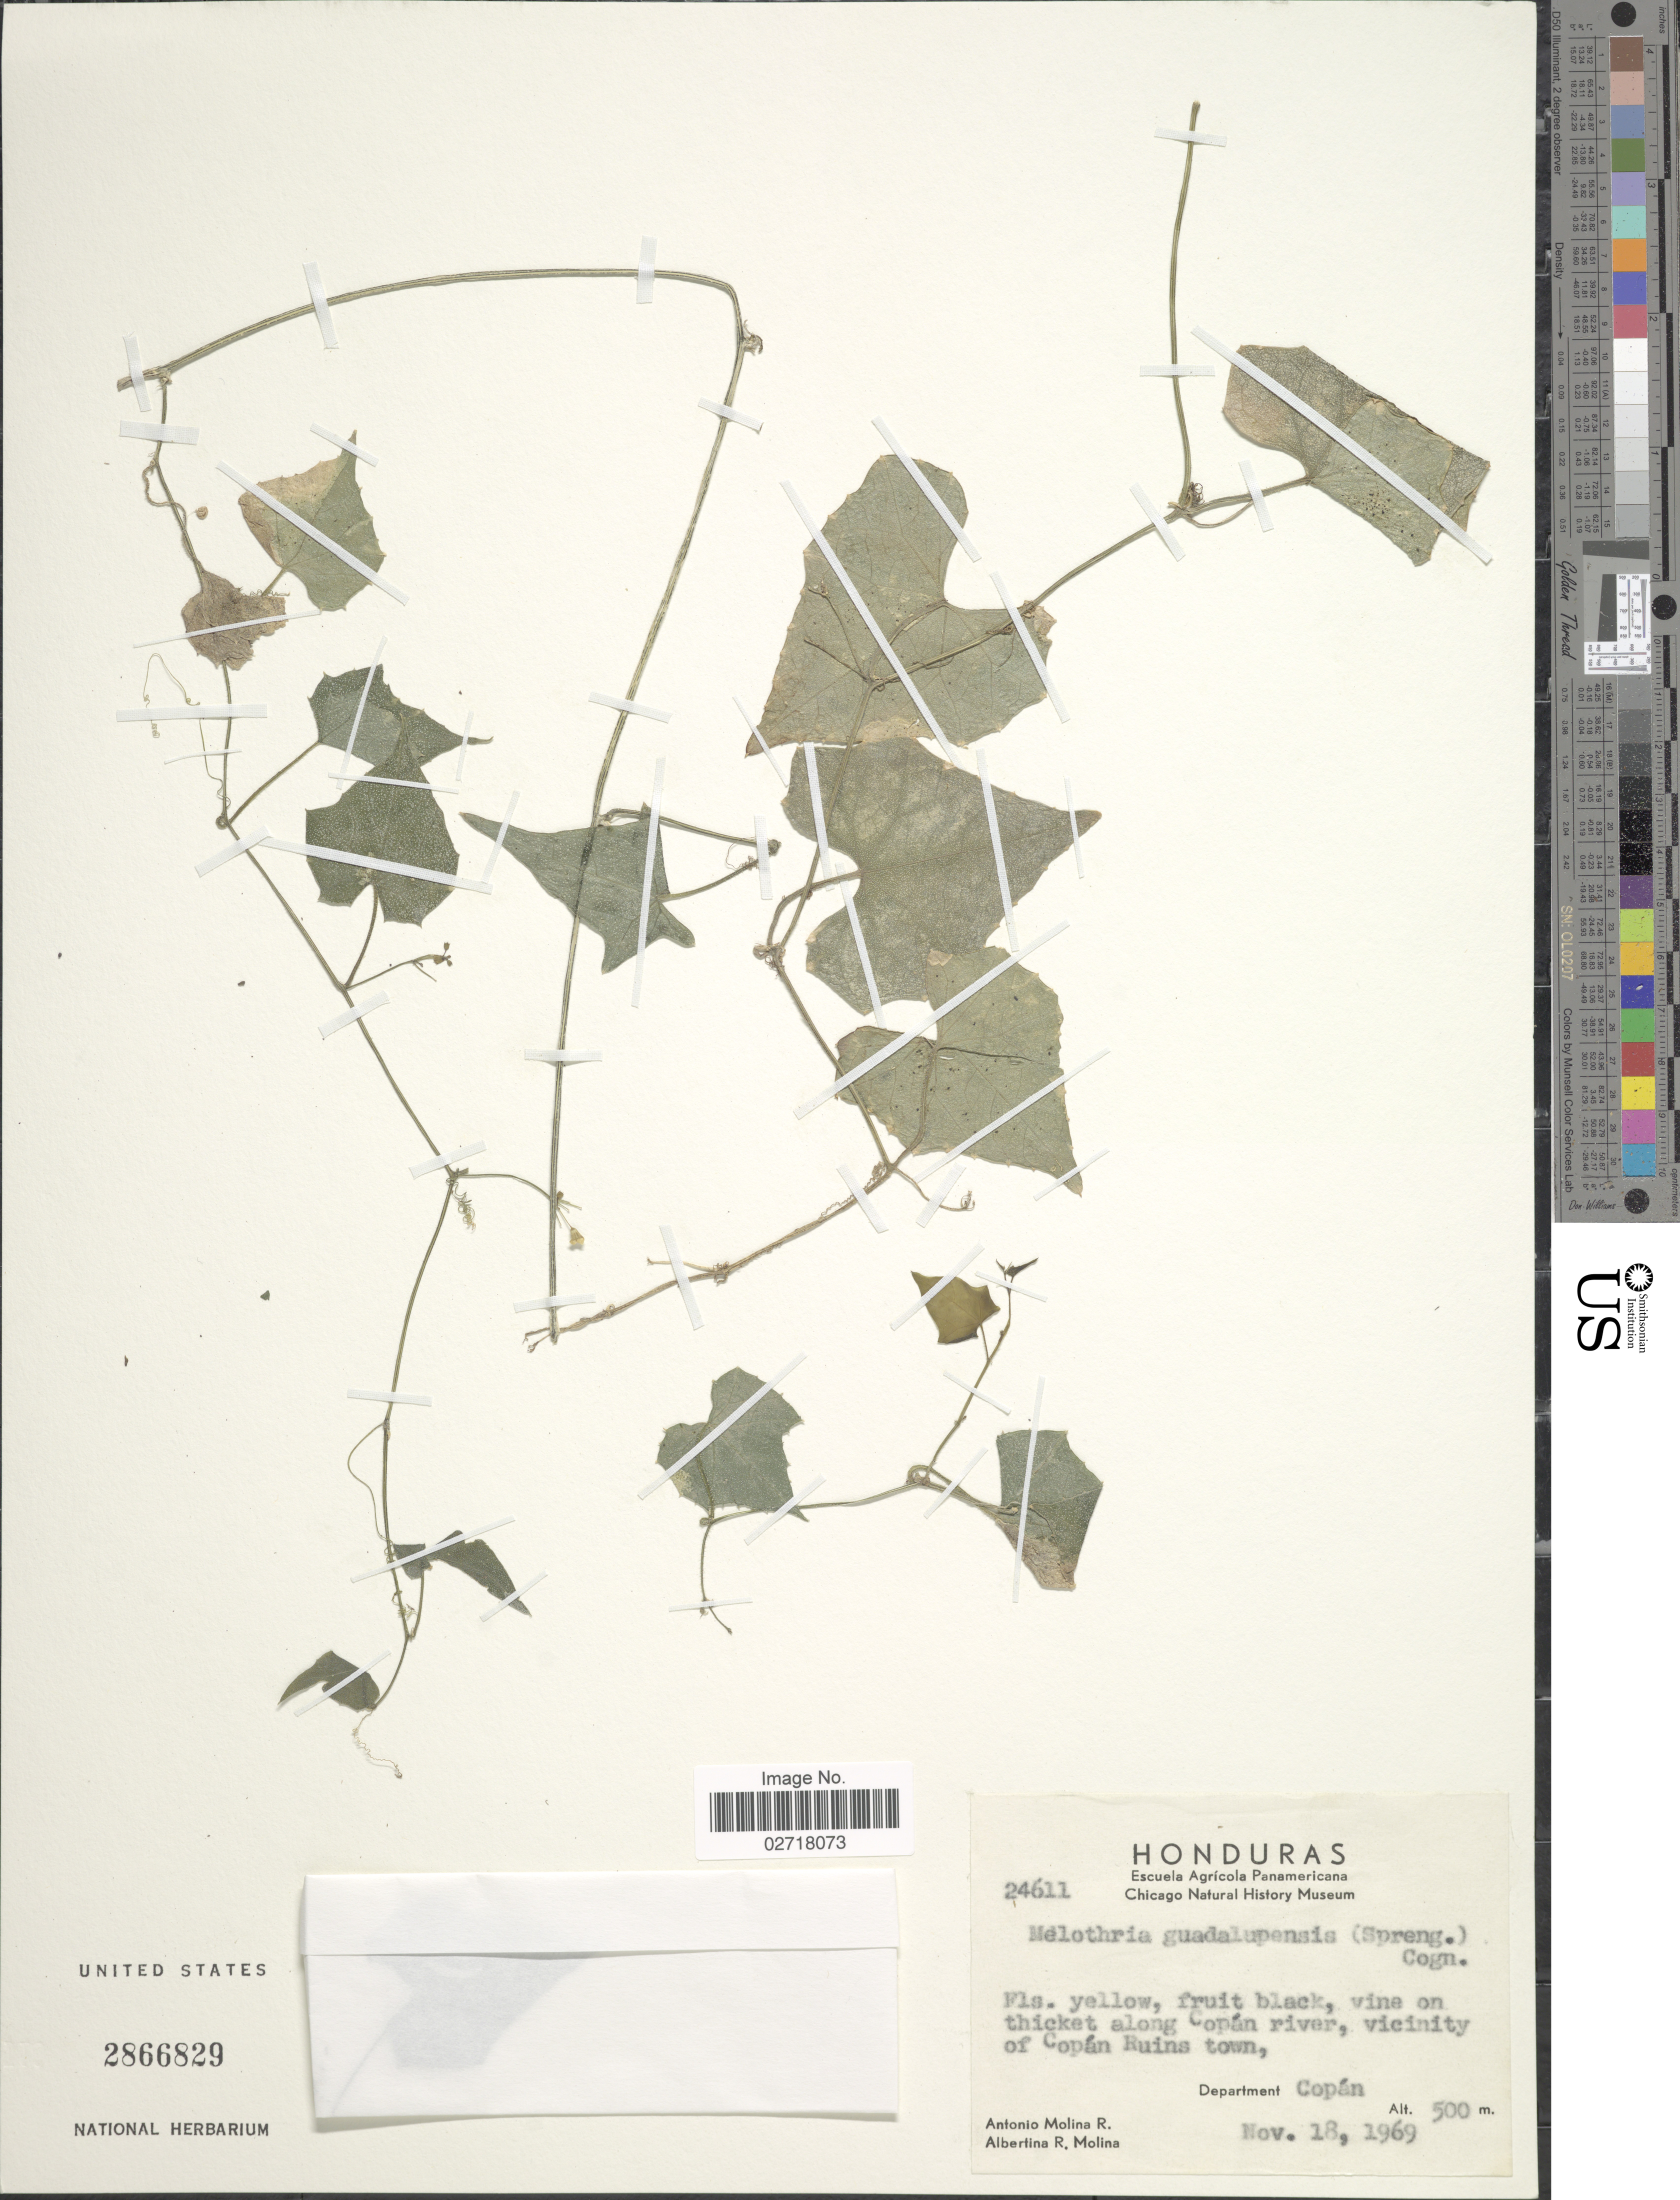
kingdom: Plantae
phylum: Tracheophyta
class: Magnoliopsida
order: Cucurbitales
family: Cucurbitaceae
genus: Melothria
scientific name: Melothria pendula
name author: L.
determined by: U.S. National Herbarium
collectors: A. Molina R. & A. R. Molina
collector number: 24611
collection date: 1969-11-18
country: Honduras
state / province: Copán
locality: Along Copan river, vicinity of Copan Ruins town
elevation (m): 500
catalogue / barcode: US 2866829